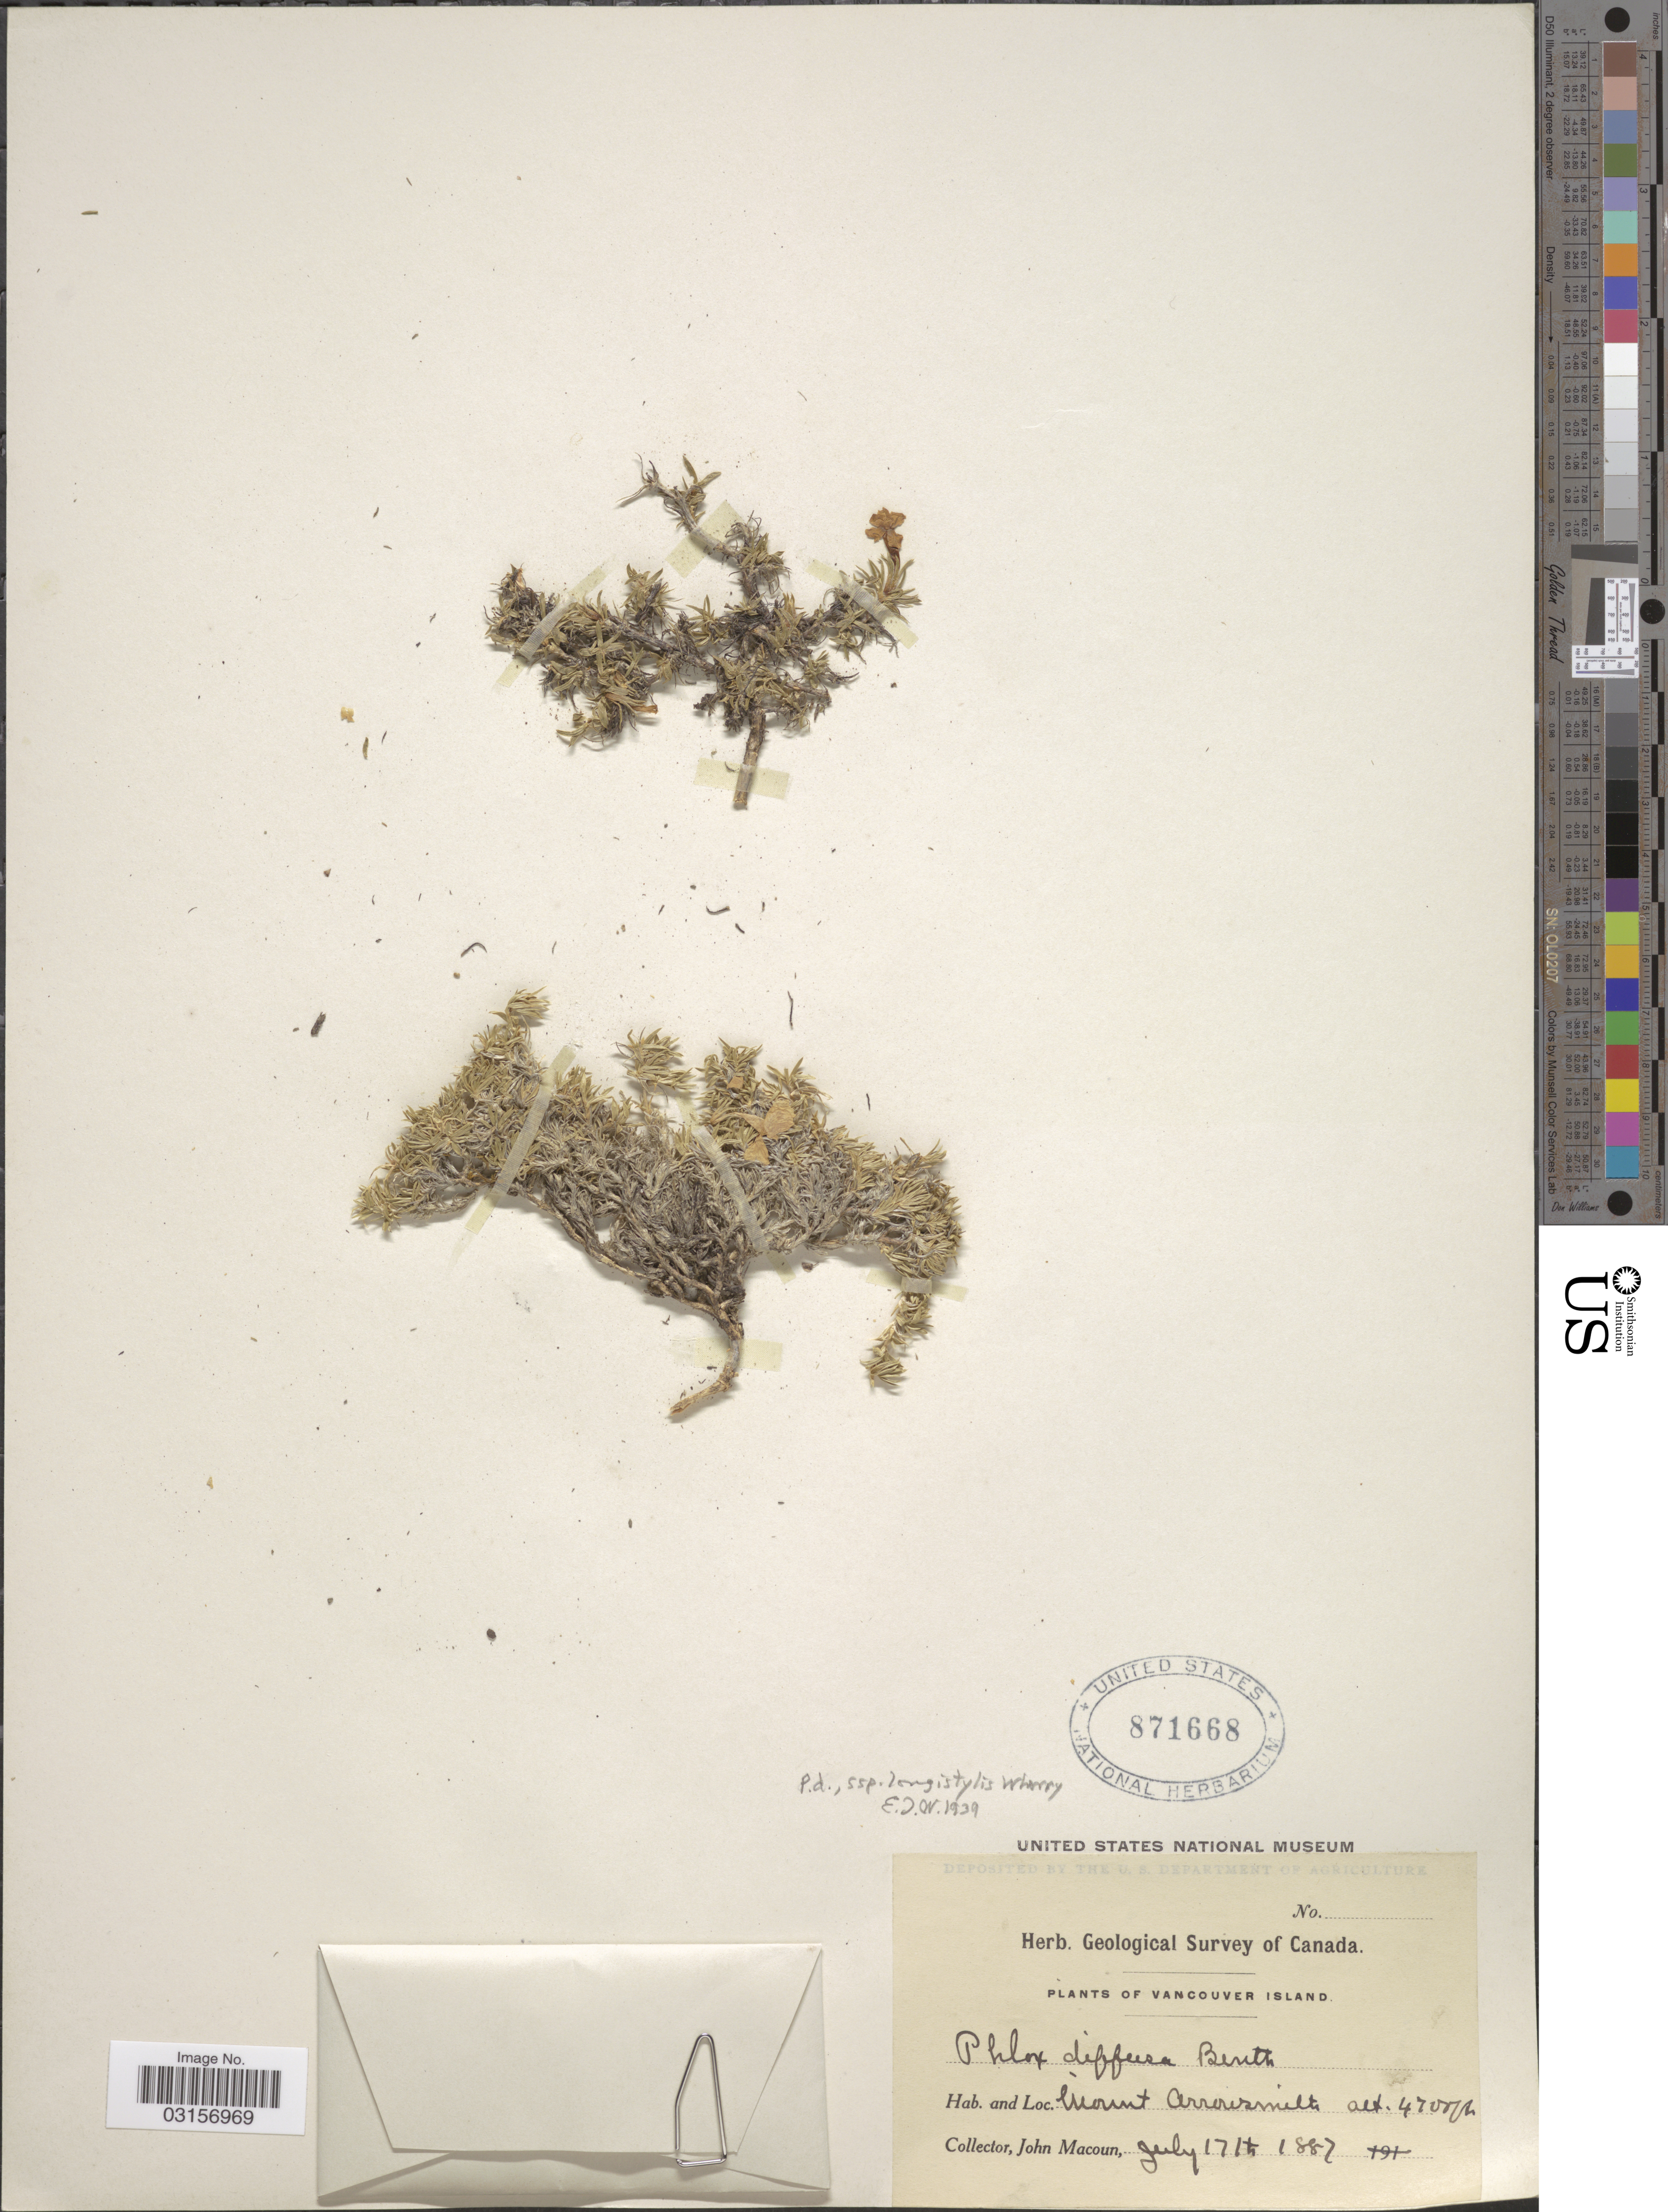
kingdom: Plantae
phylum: Tracheophyta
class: Magnoliopsida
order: Ericales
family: Polemoniaceae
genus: Phlox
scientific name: Phlox diffusa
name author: Benth.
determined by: Mayfield, M. H.; Ferguson, C. J.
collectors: J. Macoun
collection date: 1887-07-17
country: Canada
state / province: British Columbia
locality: Vancouver Island, Mount Arrowsmith.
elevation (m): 1433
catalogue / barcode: US 871668